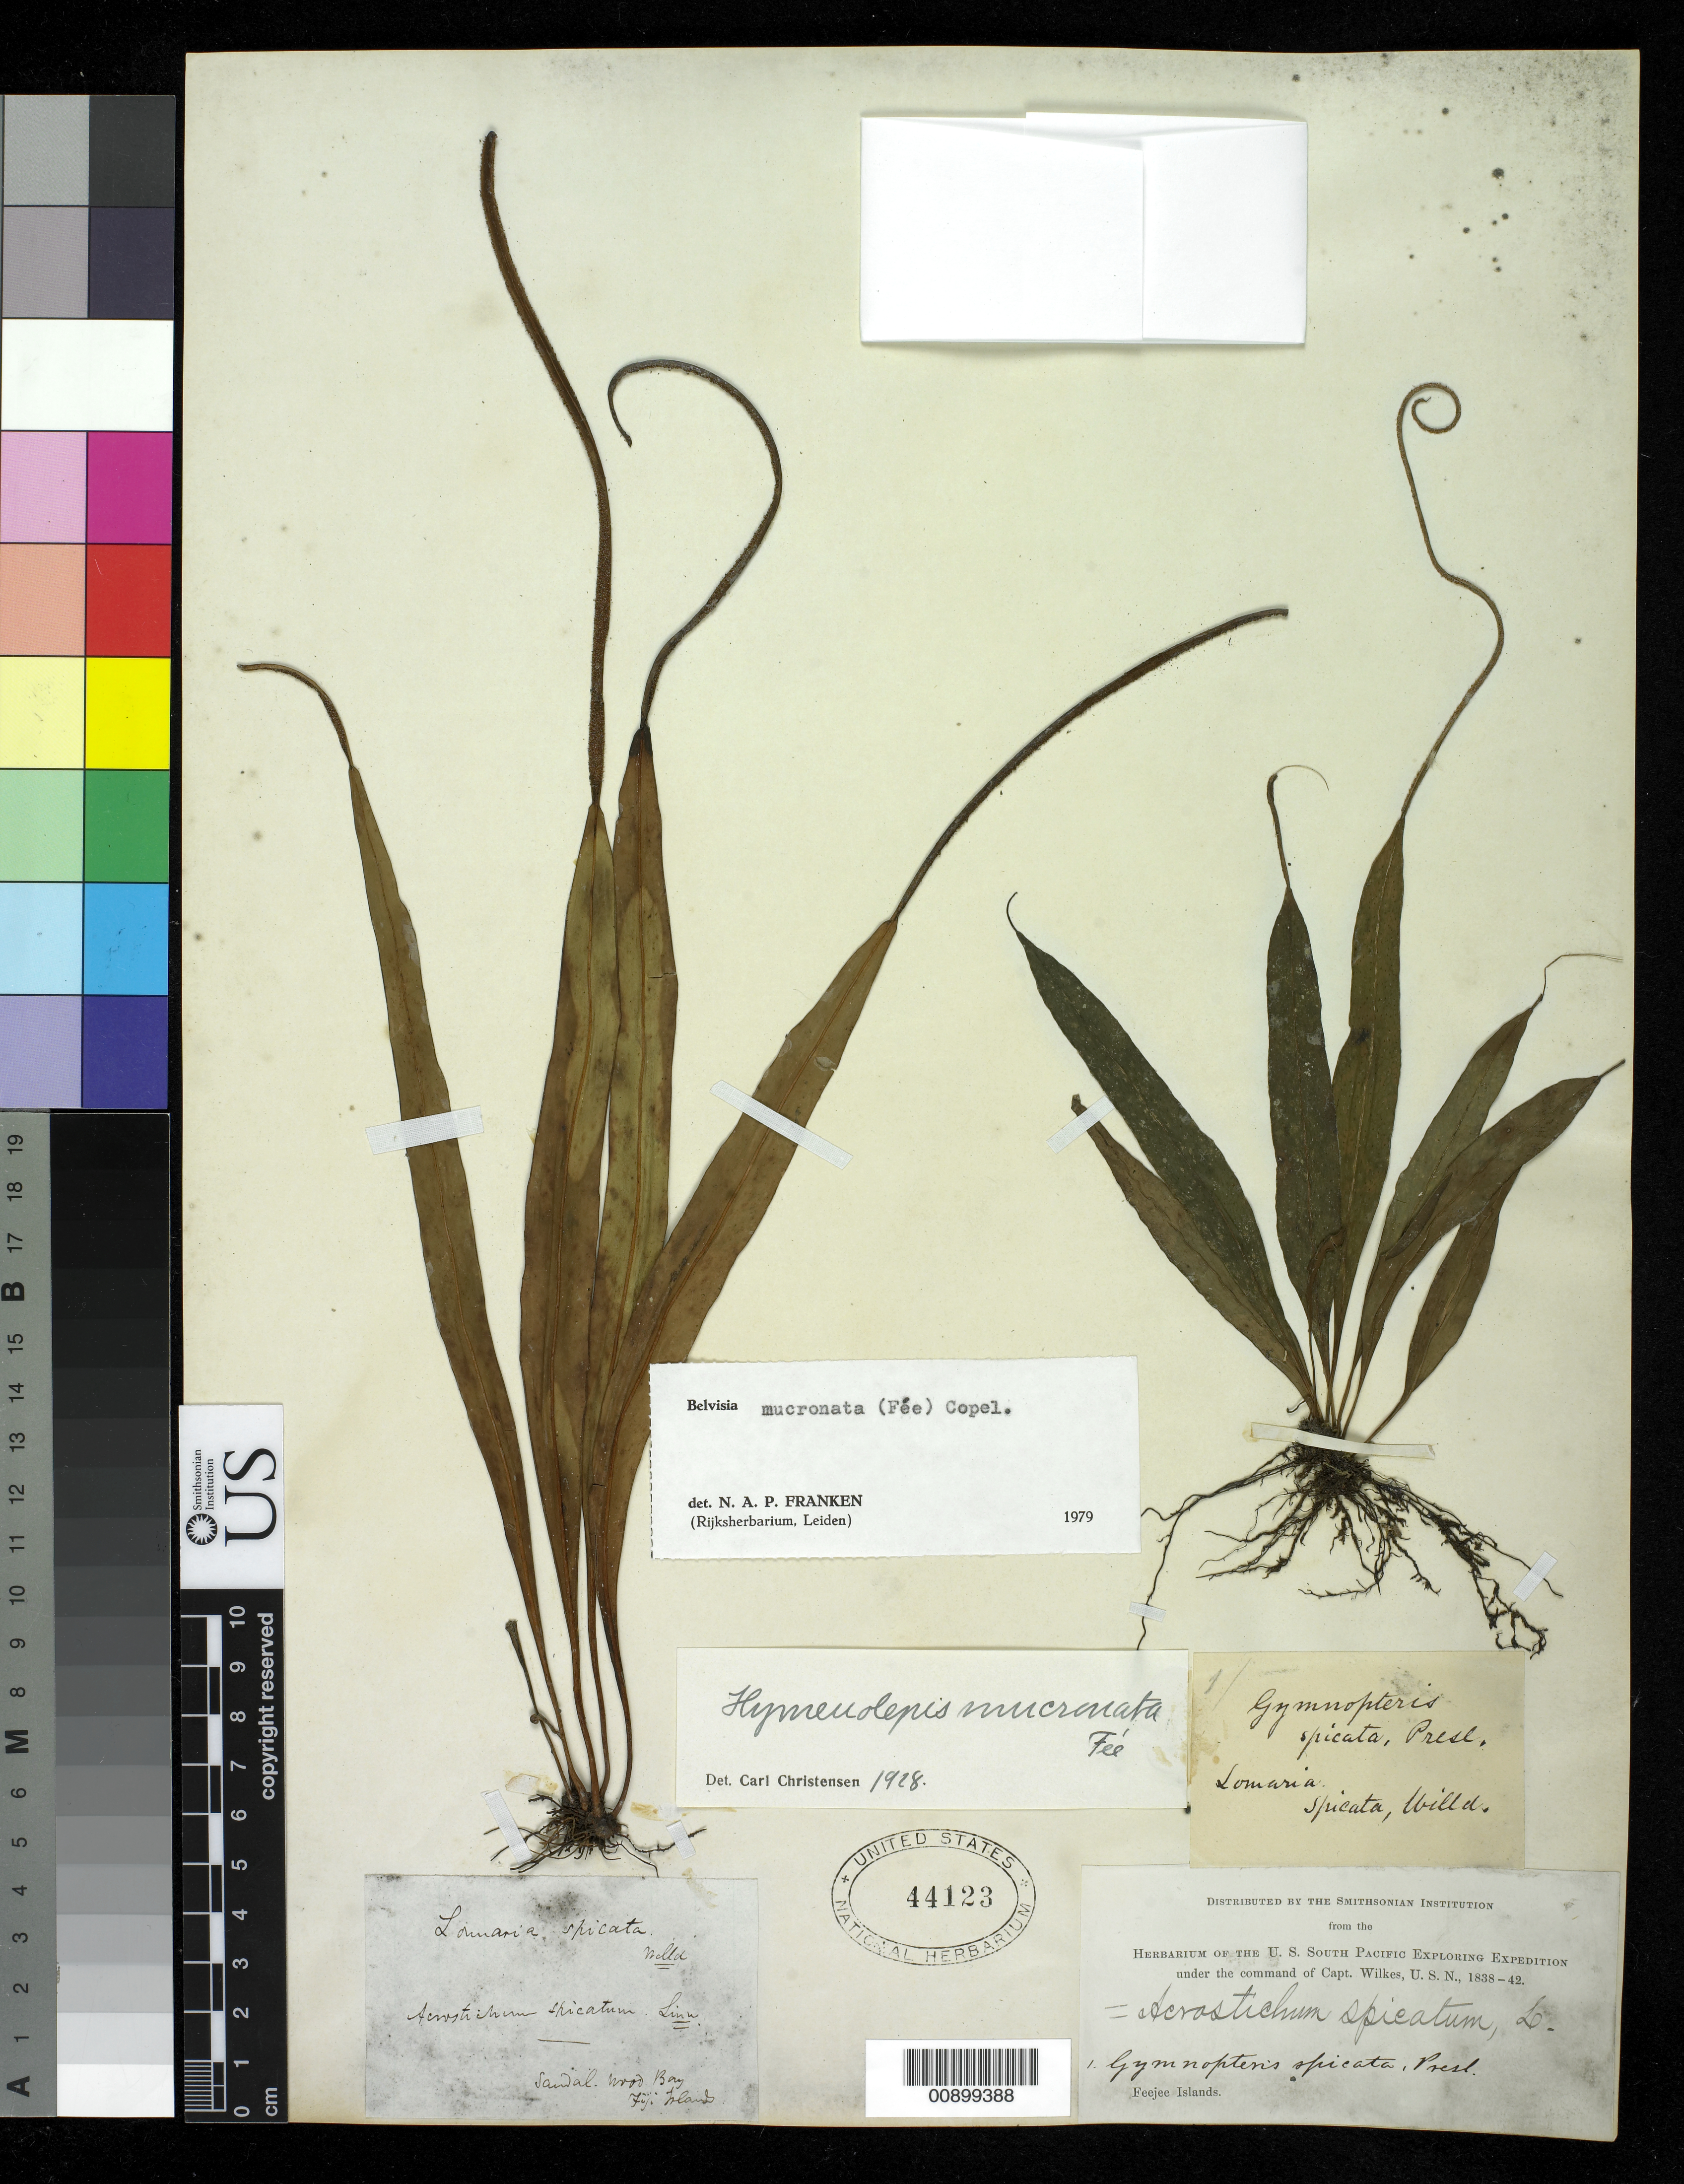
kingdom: Plantae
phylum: Tracheophyta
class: Polypodiopsida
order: Polypodiales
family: Polypodiaceae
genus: Lepisorus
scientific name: Lepisorus mucronatus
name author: (Fée) Li S. Wang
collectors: Wilkes Explor. Exped.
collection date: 1838/1842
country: Fiji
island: Ovalau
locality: Sandalwood Bay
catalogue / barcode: US 44123